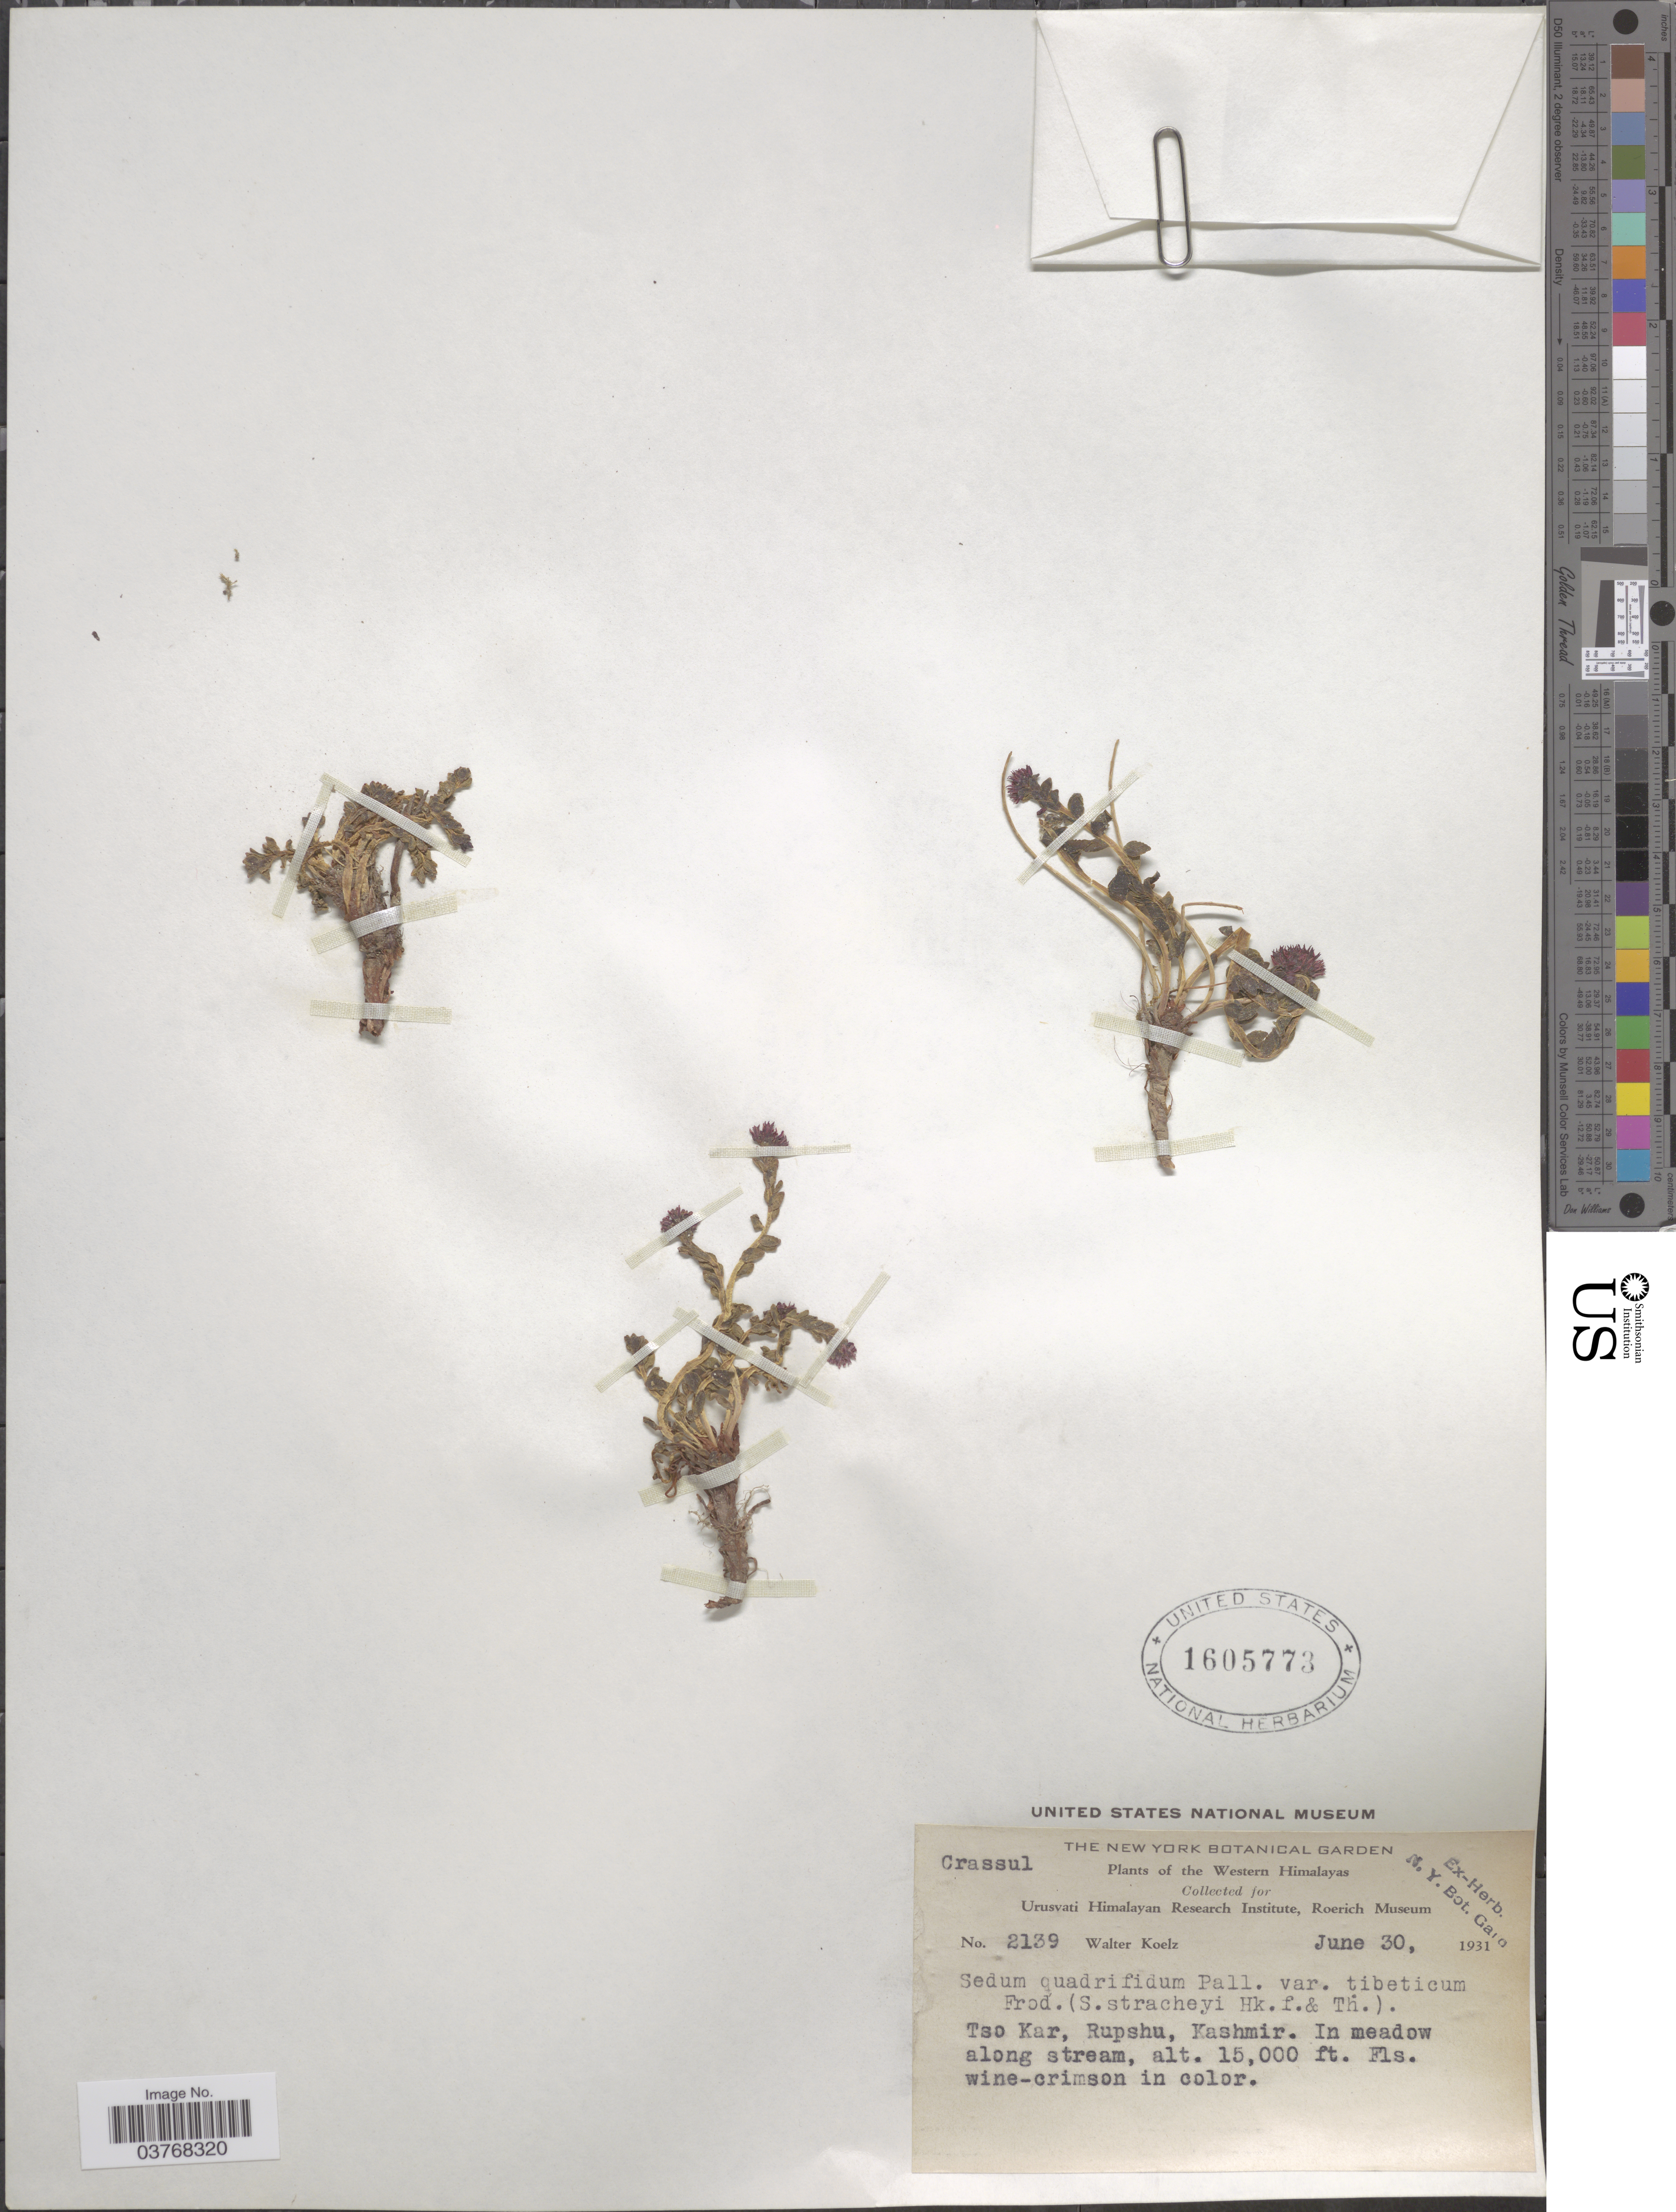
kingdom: Plantae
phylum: Tracheophyta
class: Magnoliopsida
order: Saxifragales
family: Crassulaceae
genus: Rhodiola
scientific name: Rhodiola tibetica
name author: (Hook. f. & Thomson) S.H. Fu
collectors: W. N. Koelz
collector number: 2139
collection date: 1931-06-30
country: India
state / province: Jammu and Kashmir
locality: Western Himalayas. Tso Kar, Rupshu, Kashmir.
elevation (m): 4572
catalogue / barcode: US 1605773